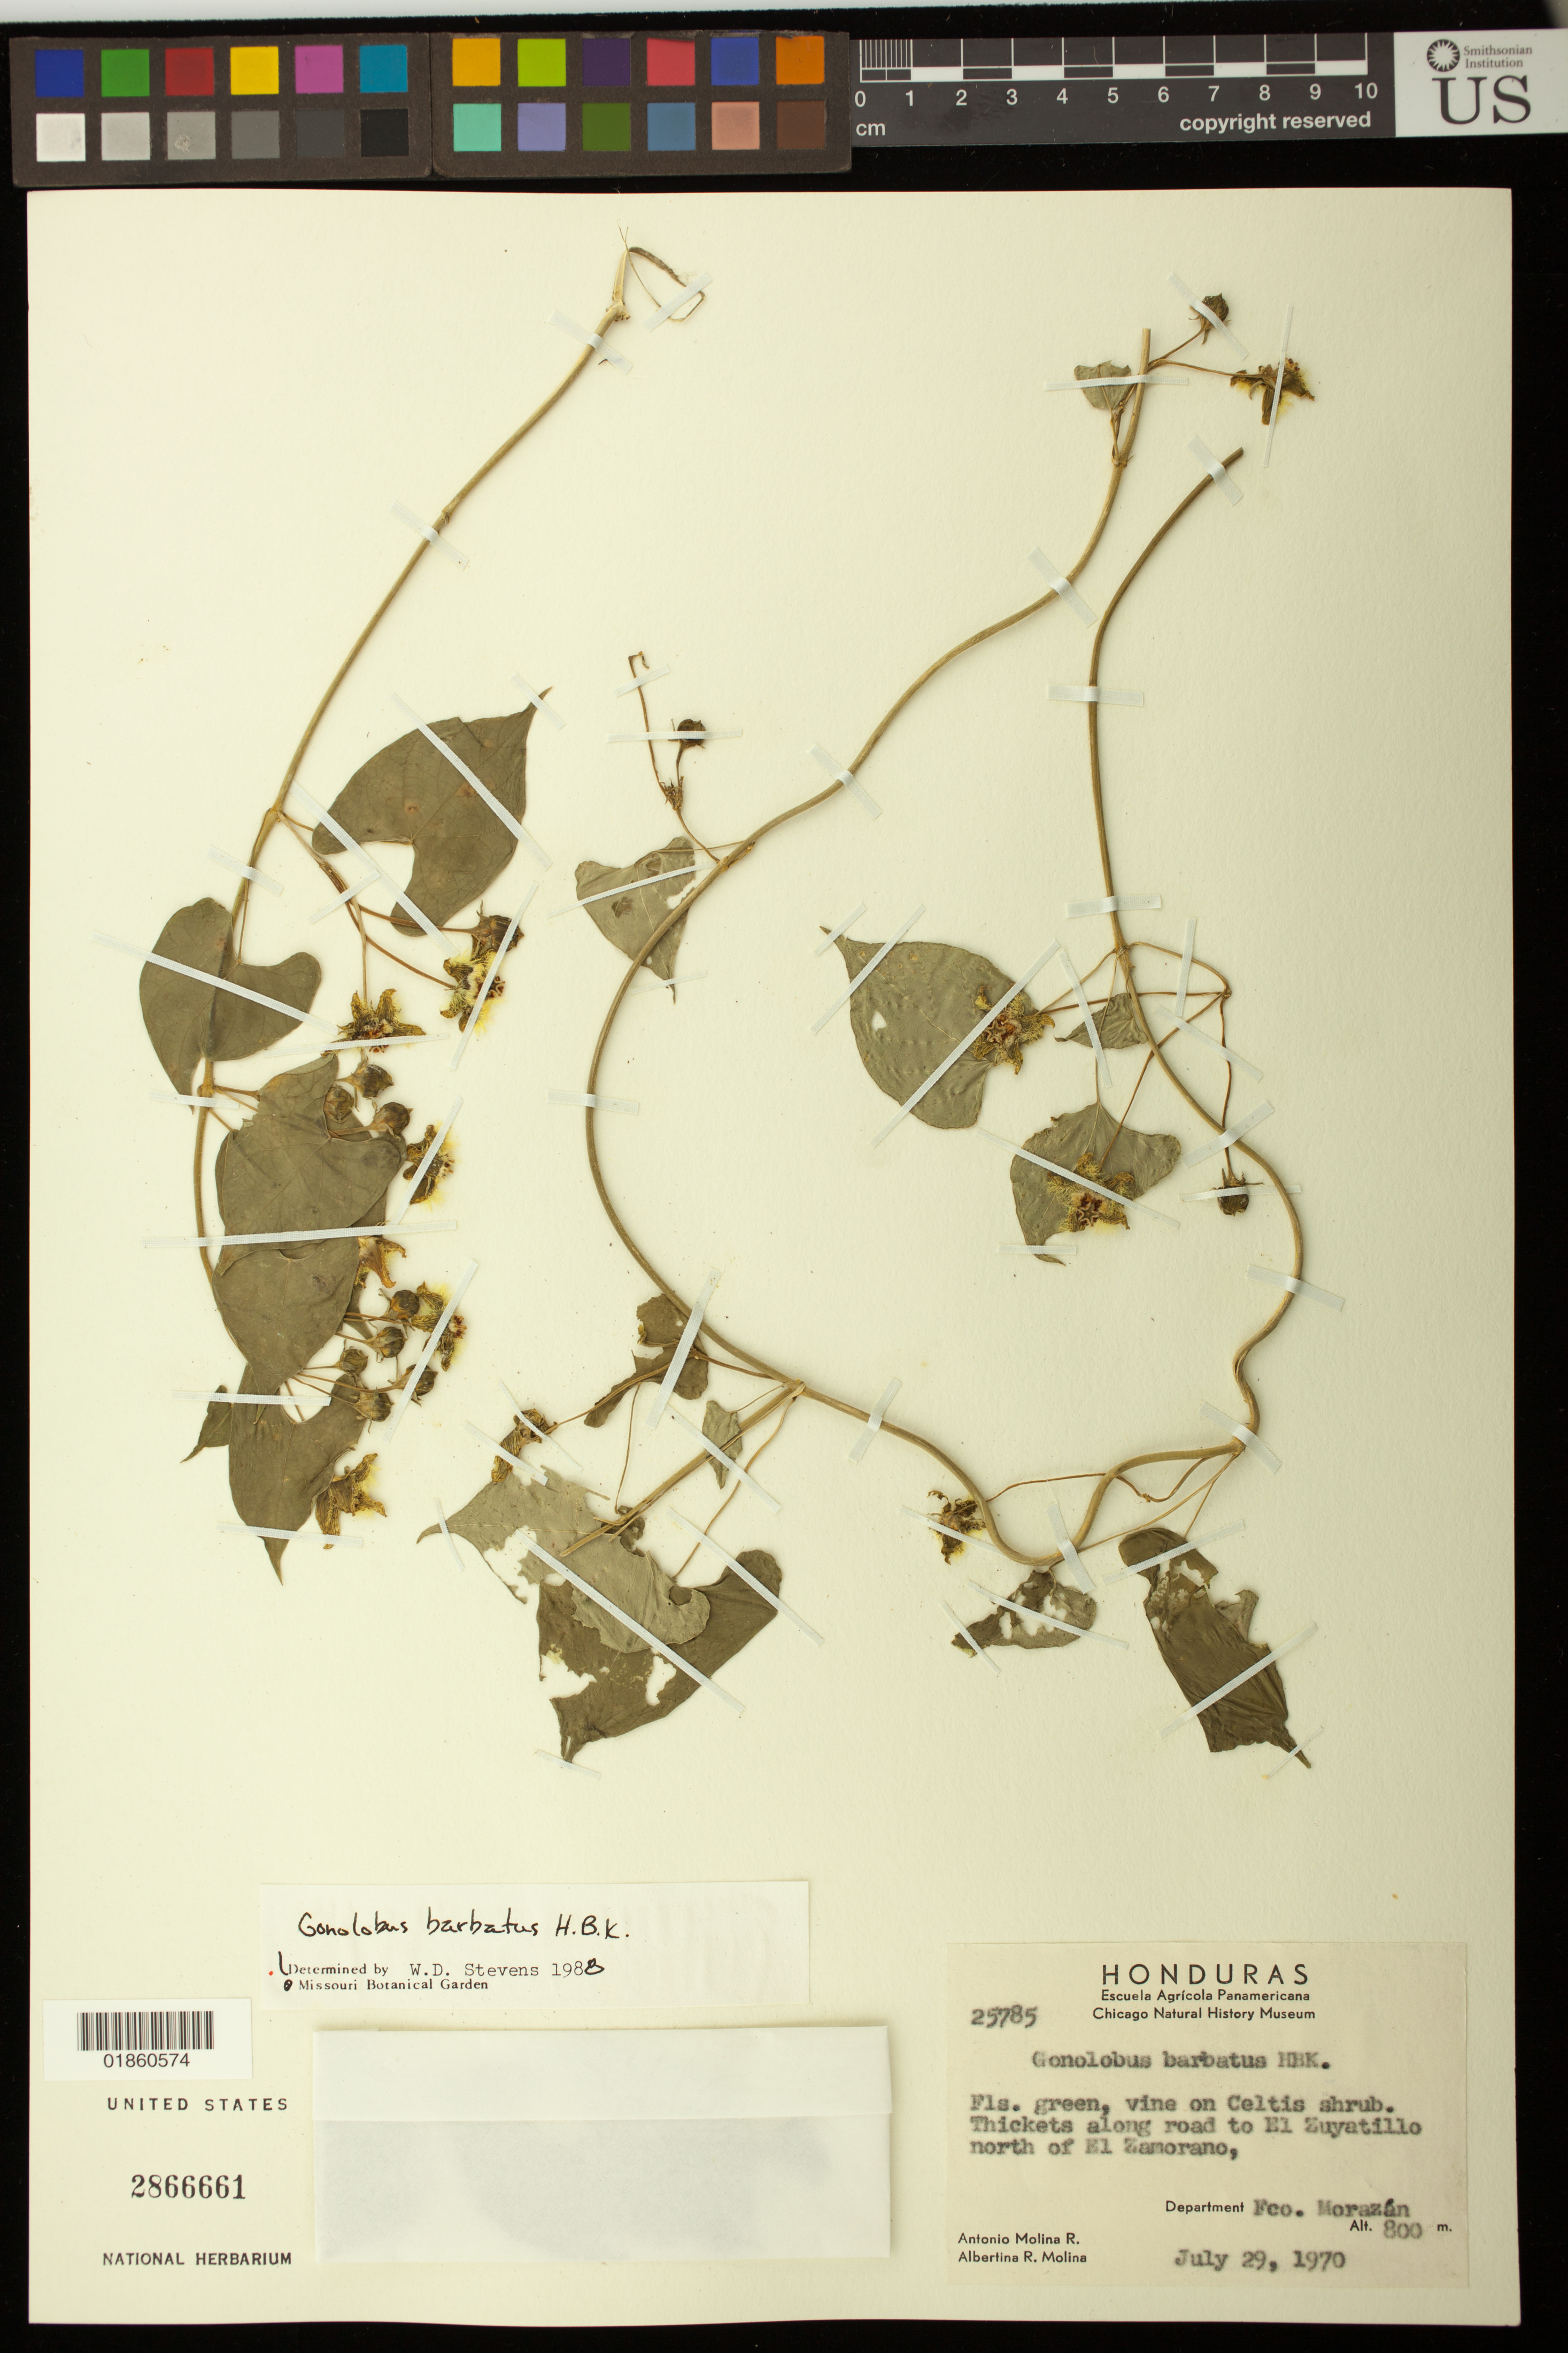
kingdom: Plantae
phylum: Tracheophyta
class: Magnoliopsida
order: Gentianales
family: Apocynaceae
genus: Gonolobus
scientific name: Gonolobus barbatus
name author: Kunth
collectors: A. Molina R. & A. R. Molina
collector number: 25785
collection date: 1970-07-29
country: Honduras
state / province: Fco. Morazán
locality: Thickets along road to El Zuyatillo north of El Zamorano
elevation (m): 800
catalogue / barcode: US 2866661